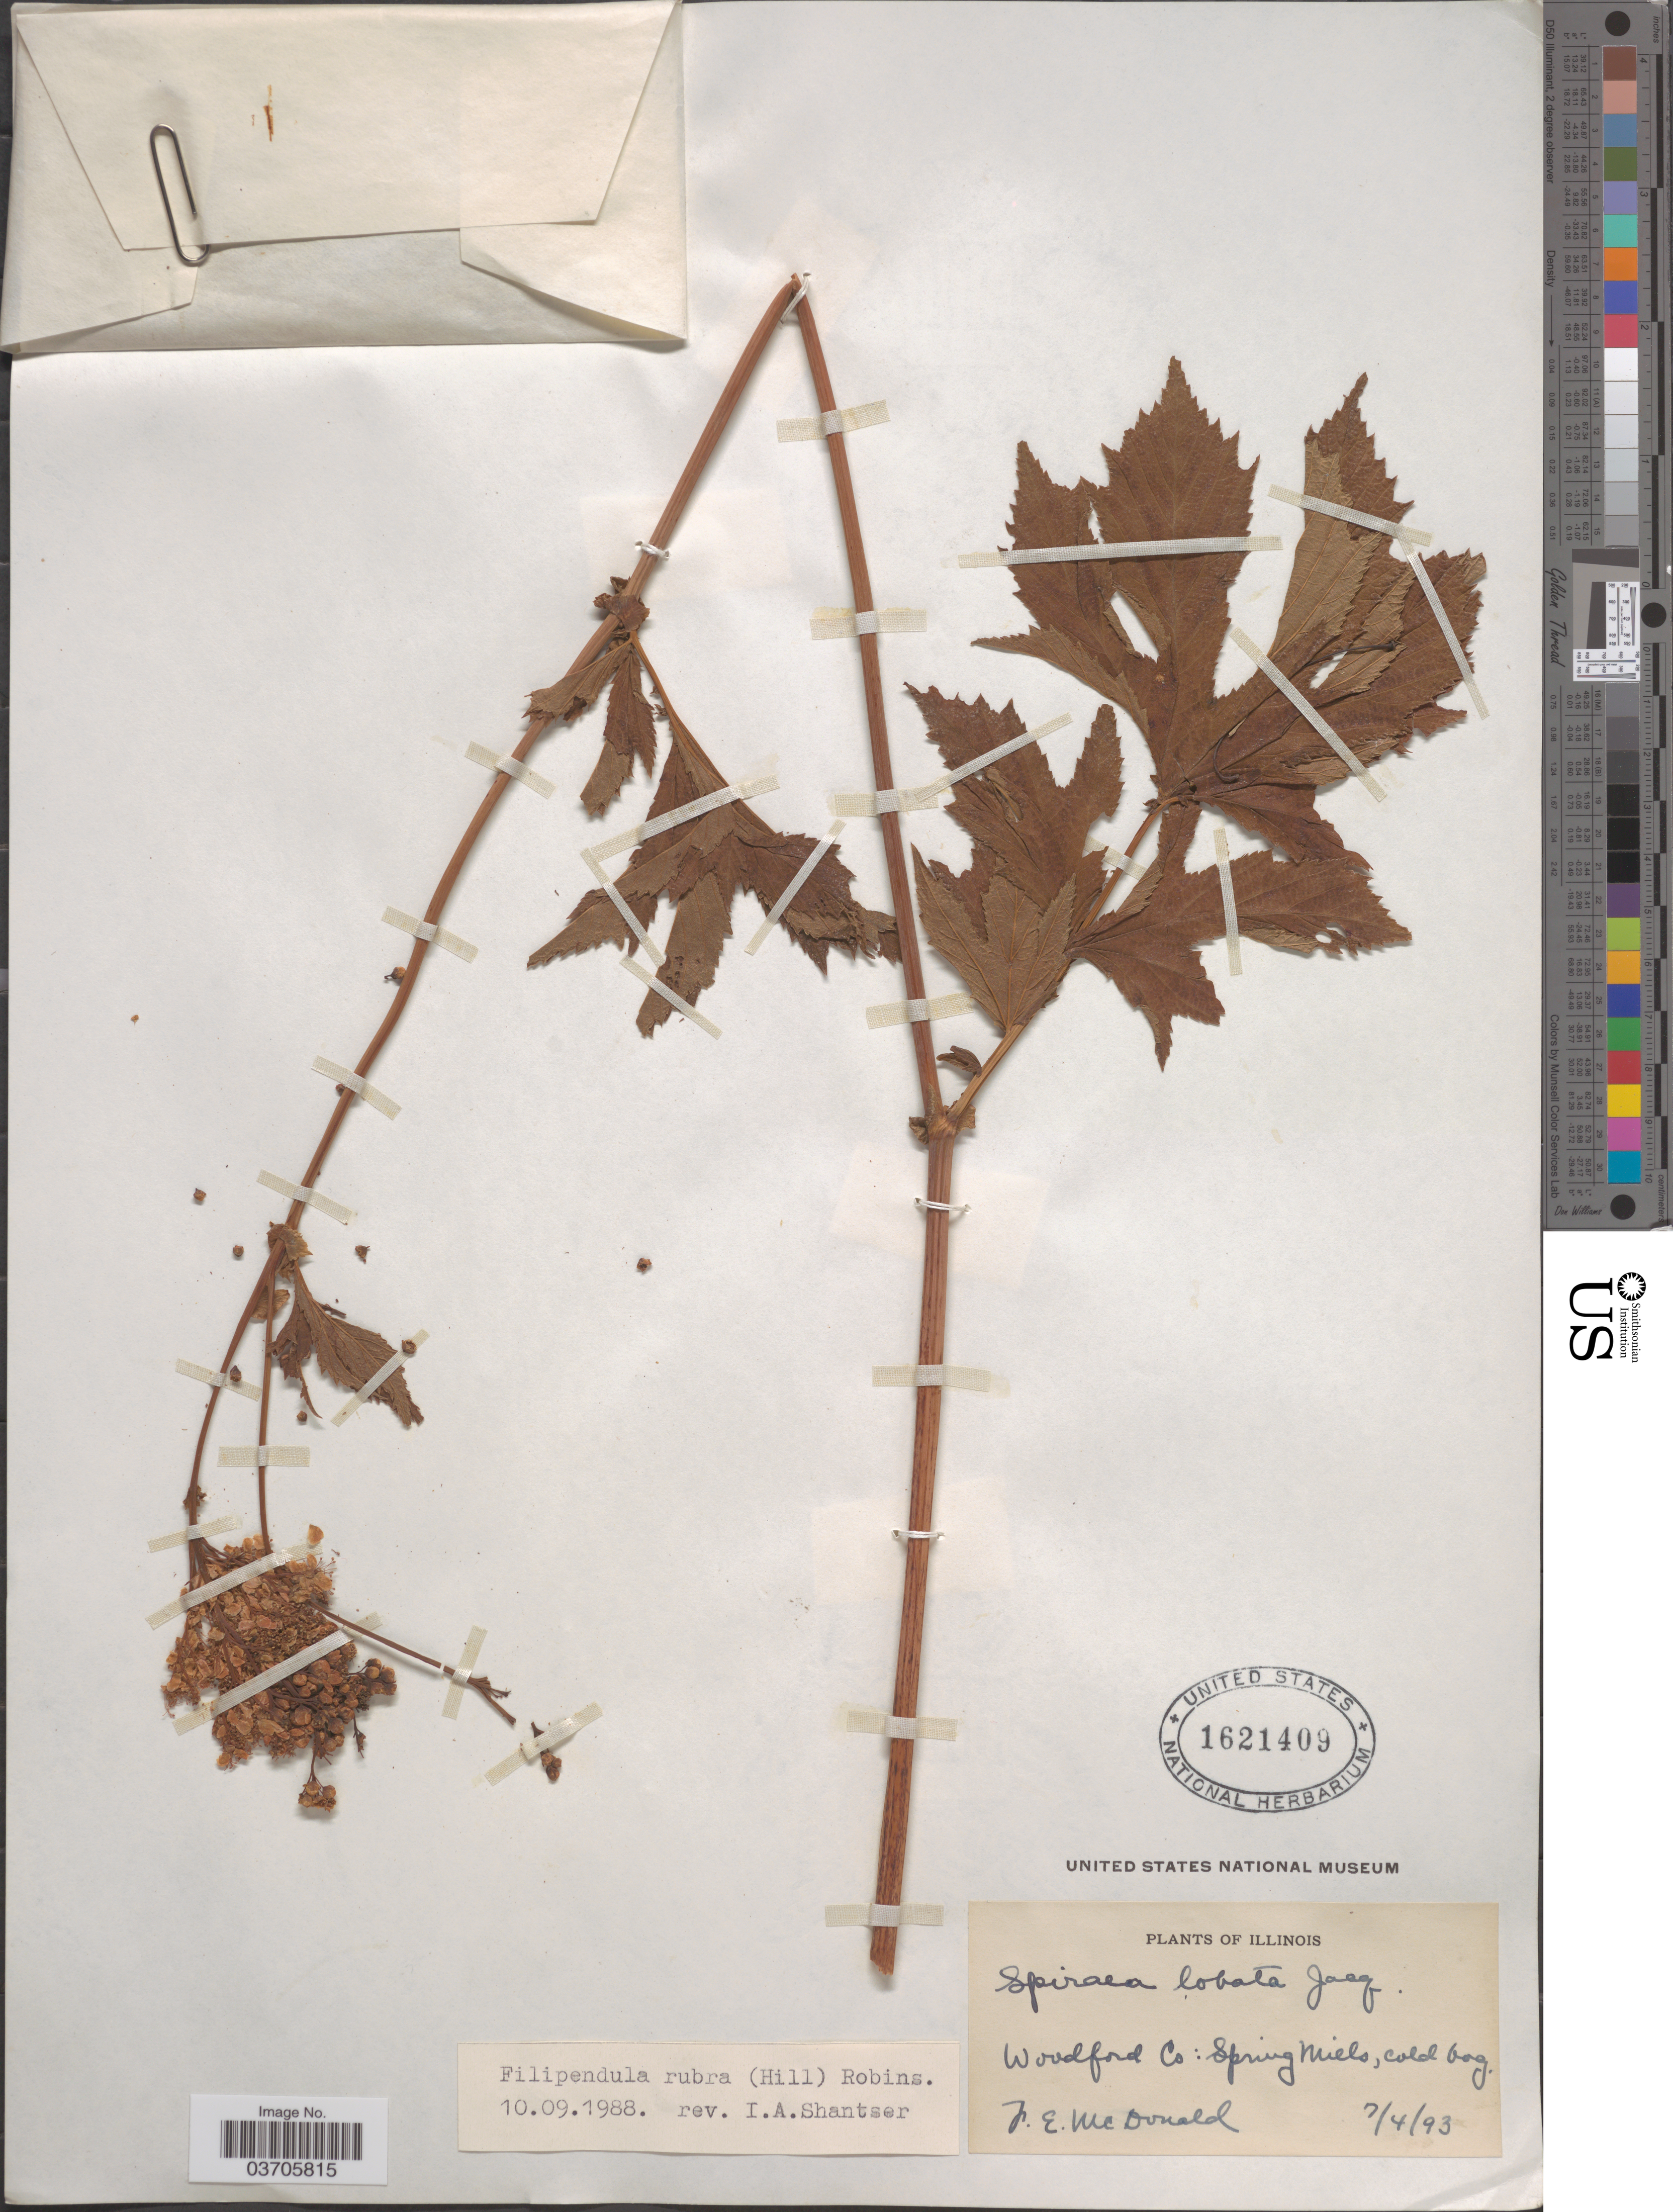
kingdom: Plantae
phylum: Tracheophyta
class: Magnoliopsida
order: Rosales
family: Rosaceae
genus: Filipendula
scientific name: Filipendula rubra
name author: (Hill) B.L. Rob.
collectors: F. E. McDonald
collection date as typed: Transcribed d/m/y: 4/7/93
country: United States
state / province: Illinois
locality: Woodford Co: Spring Mills, cold bog.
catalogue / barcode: US 1621409